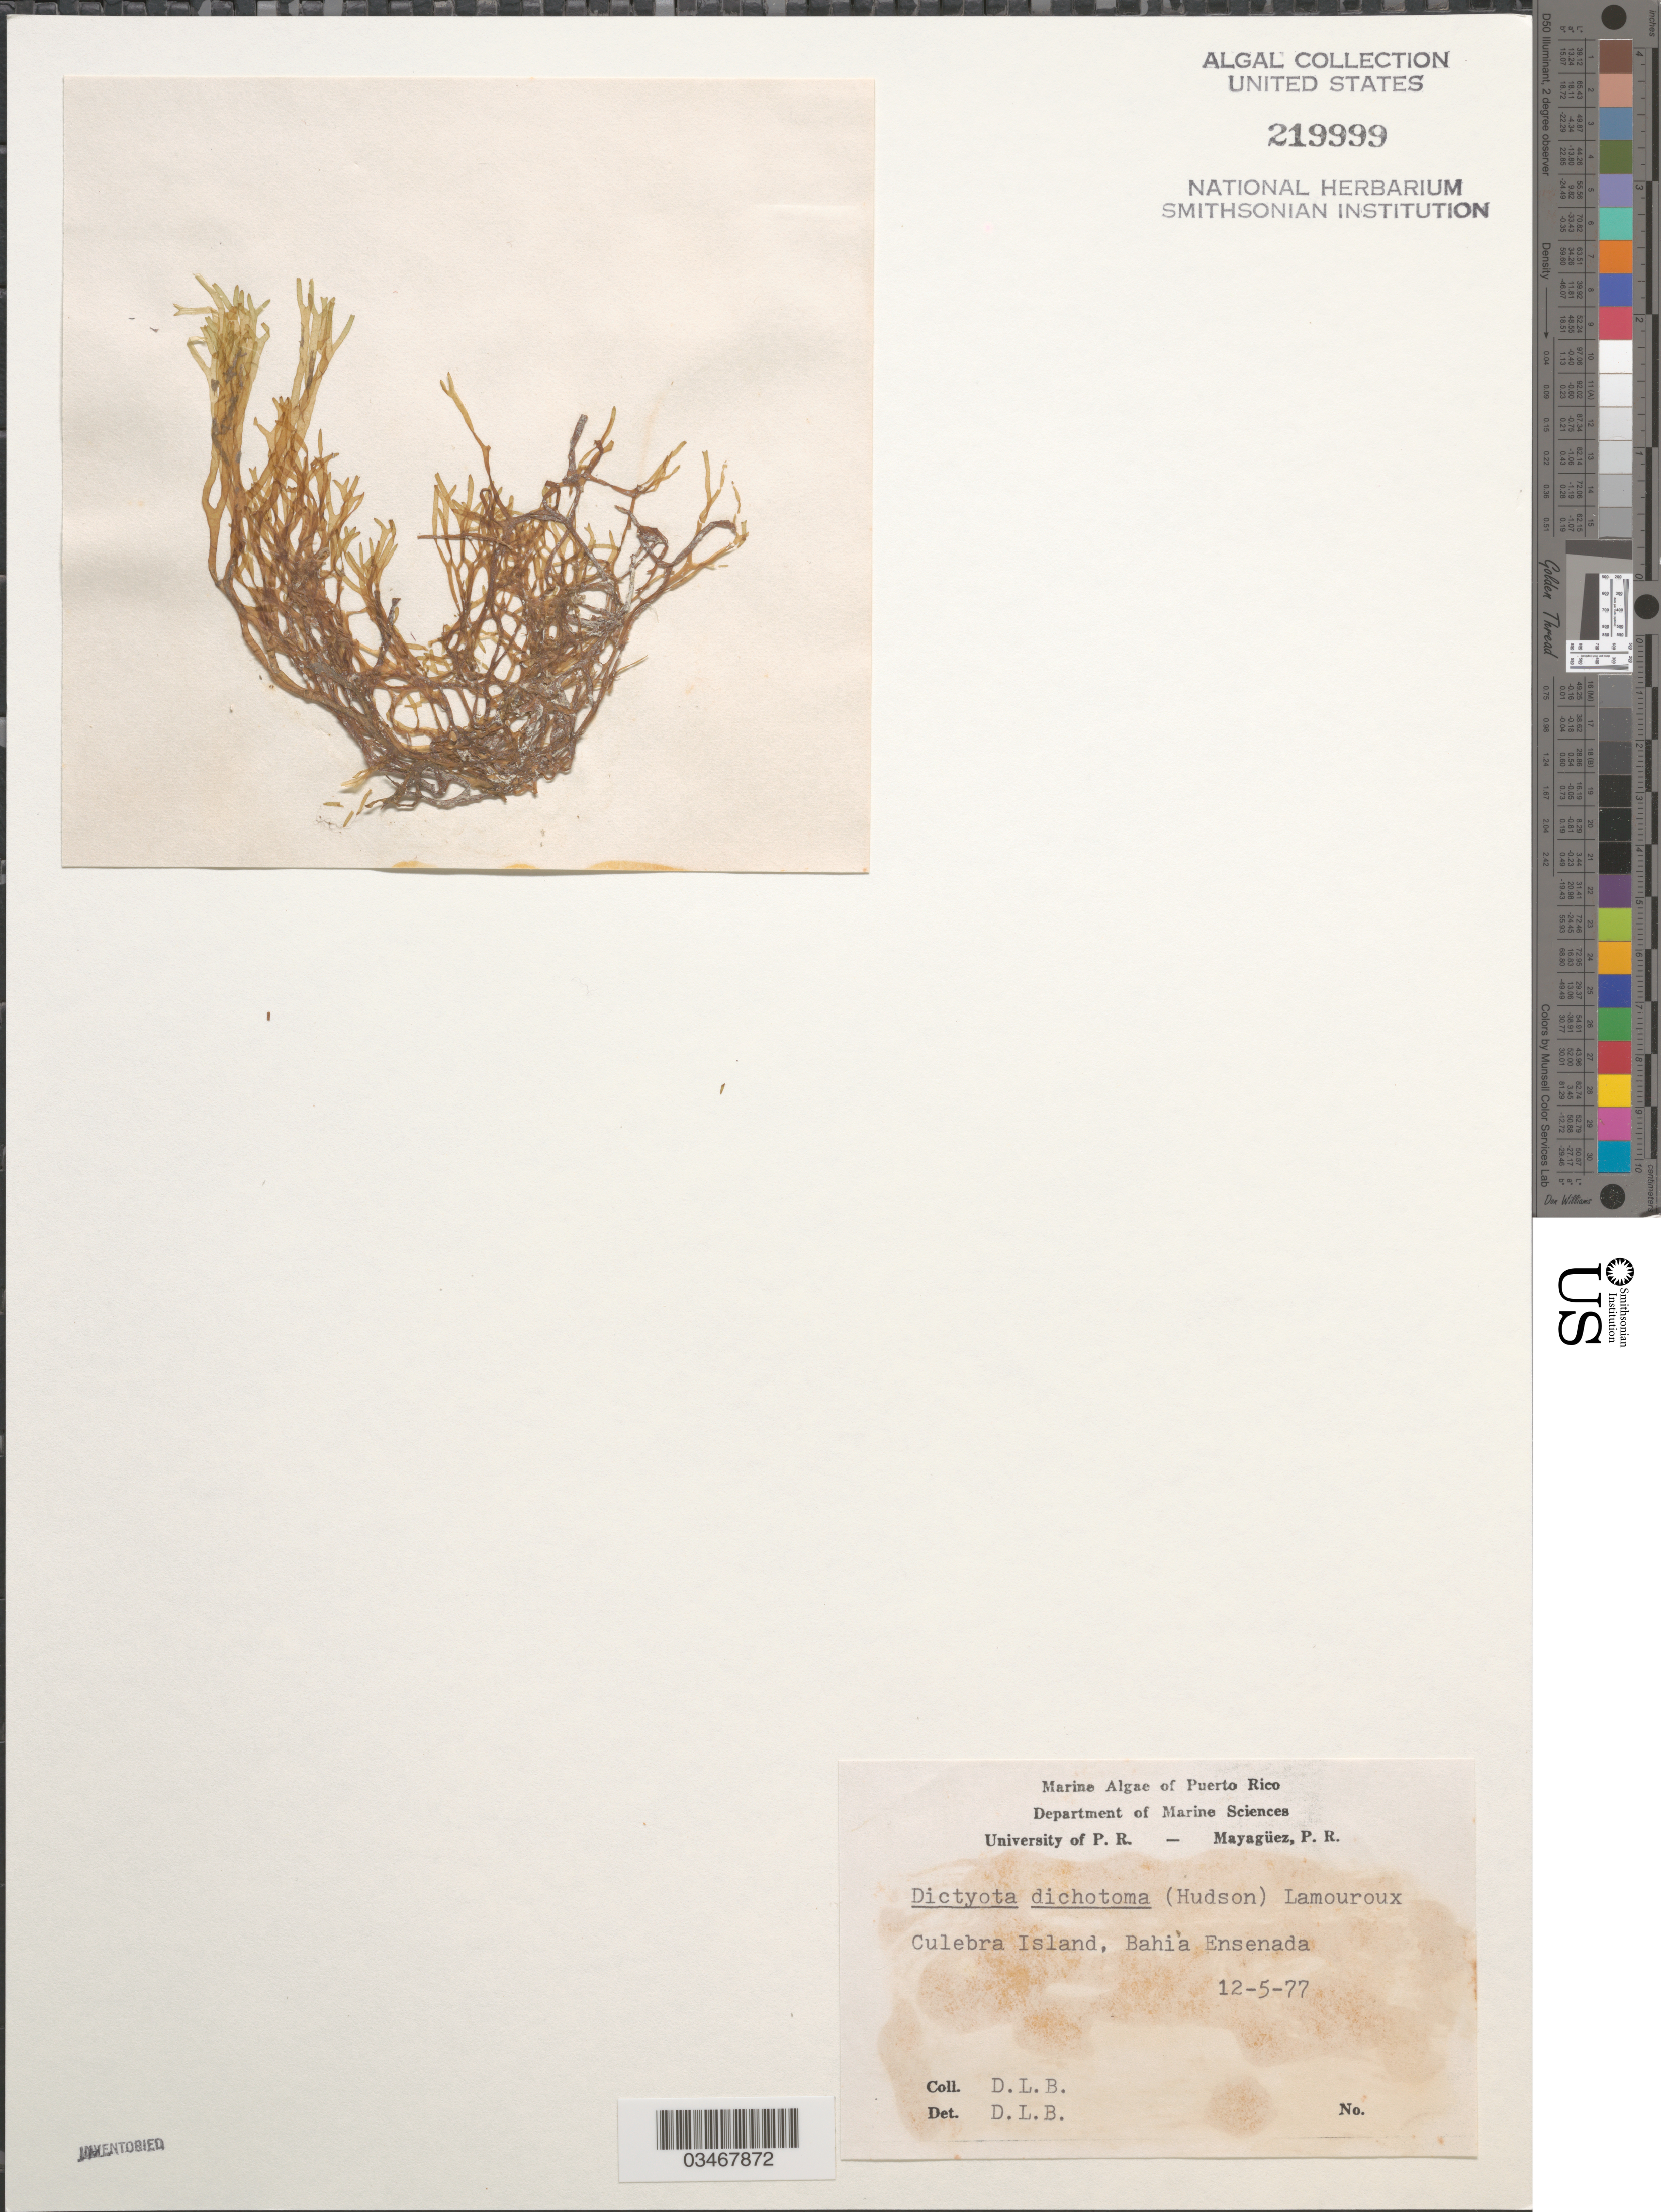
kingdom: Chromista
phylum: Ochrophyta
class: Phaeophyceae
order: Dictyotales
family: Dictyotaceae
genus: Dictyota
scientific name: Dictyota dichotoma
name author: (Huds.) J.V.Lamouroux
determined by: Ballantine, D. L.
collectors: D.L. Ballantine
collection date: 1977-12-05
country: Puerto Rico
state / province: Culebra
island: Culebra Island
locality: Bahia Ensenada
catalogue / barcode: US 219999